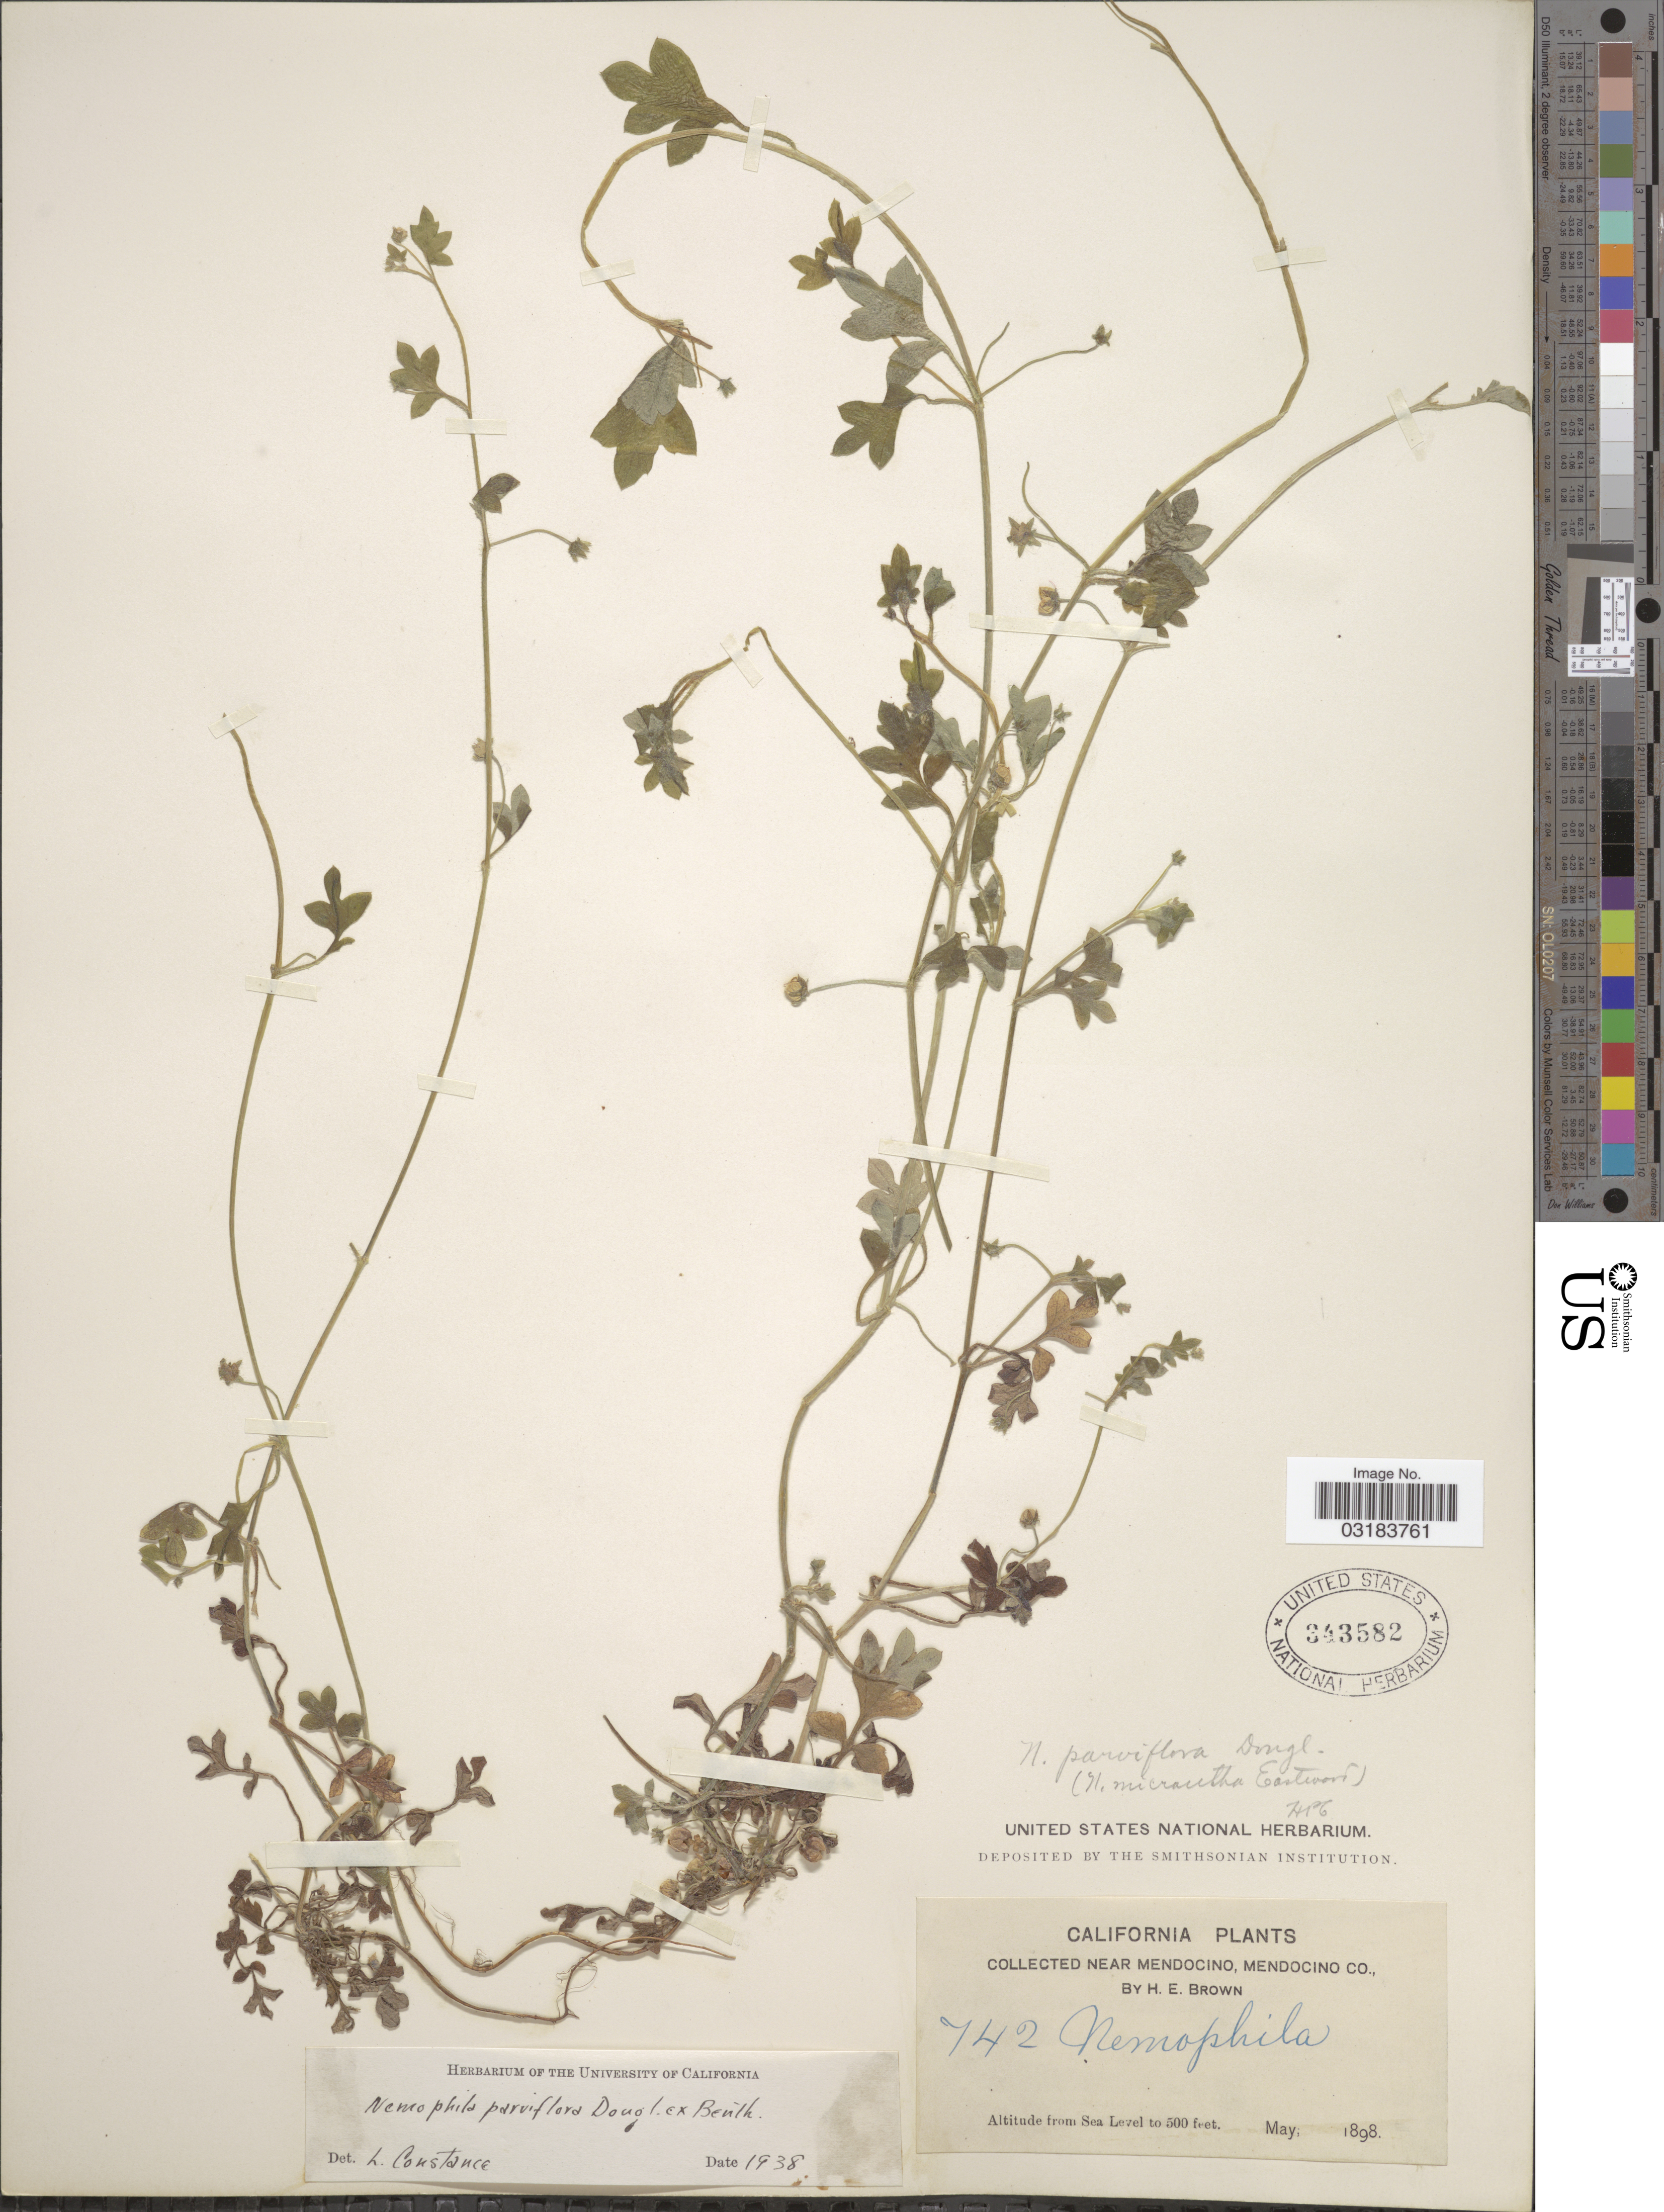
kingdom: Plantae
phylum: Tracheophyta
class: Magnoliopsida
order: Boraginales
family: Hydrophyllaceae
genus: Nemophila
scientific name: Nemophila parviflora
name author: Douglas ex Benth.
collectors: H. E. Brown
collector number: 742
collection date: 1898-05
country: United States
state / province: California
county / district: Mendocino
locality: Near Mendocino, Mendocino Co.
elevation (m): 0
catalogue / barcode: US 343582